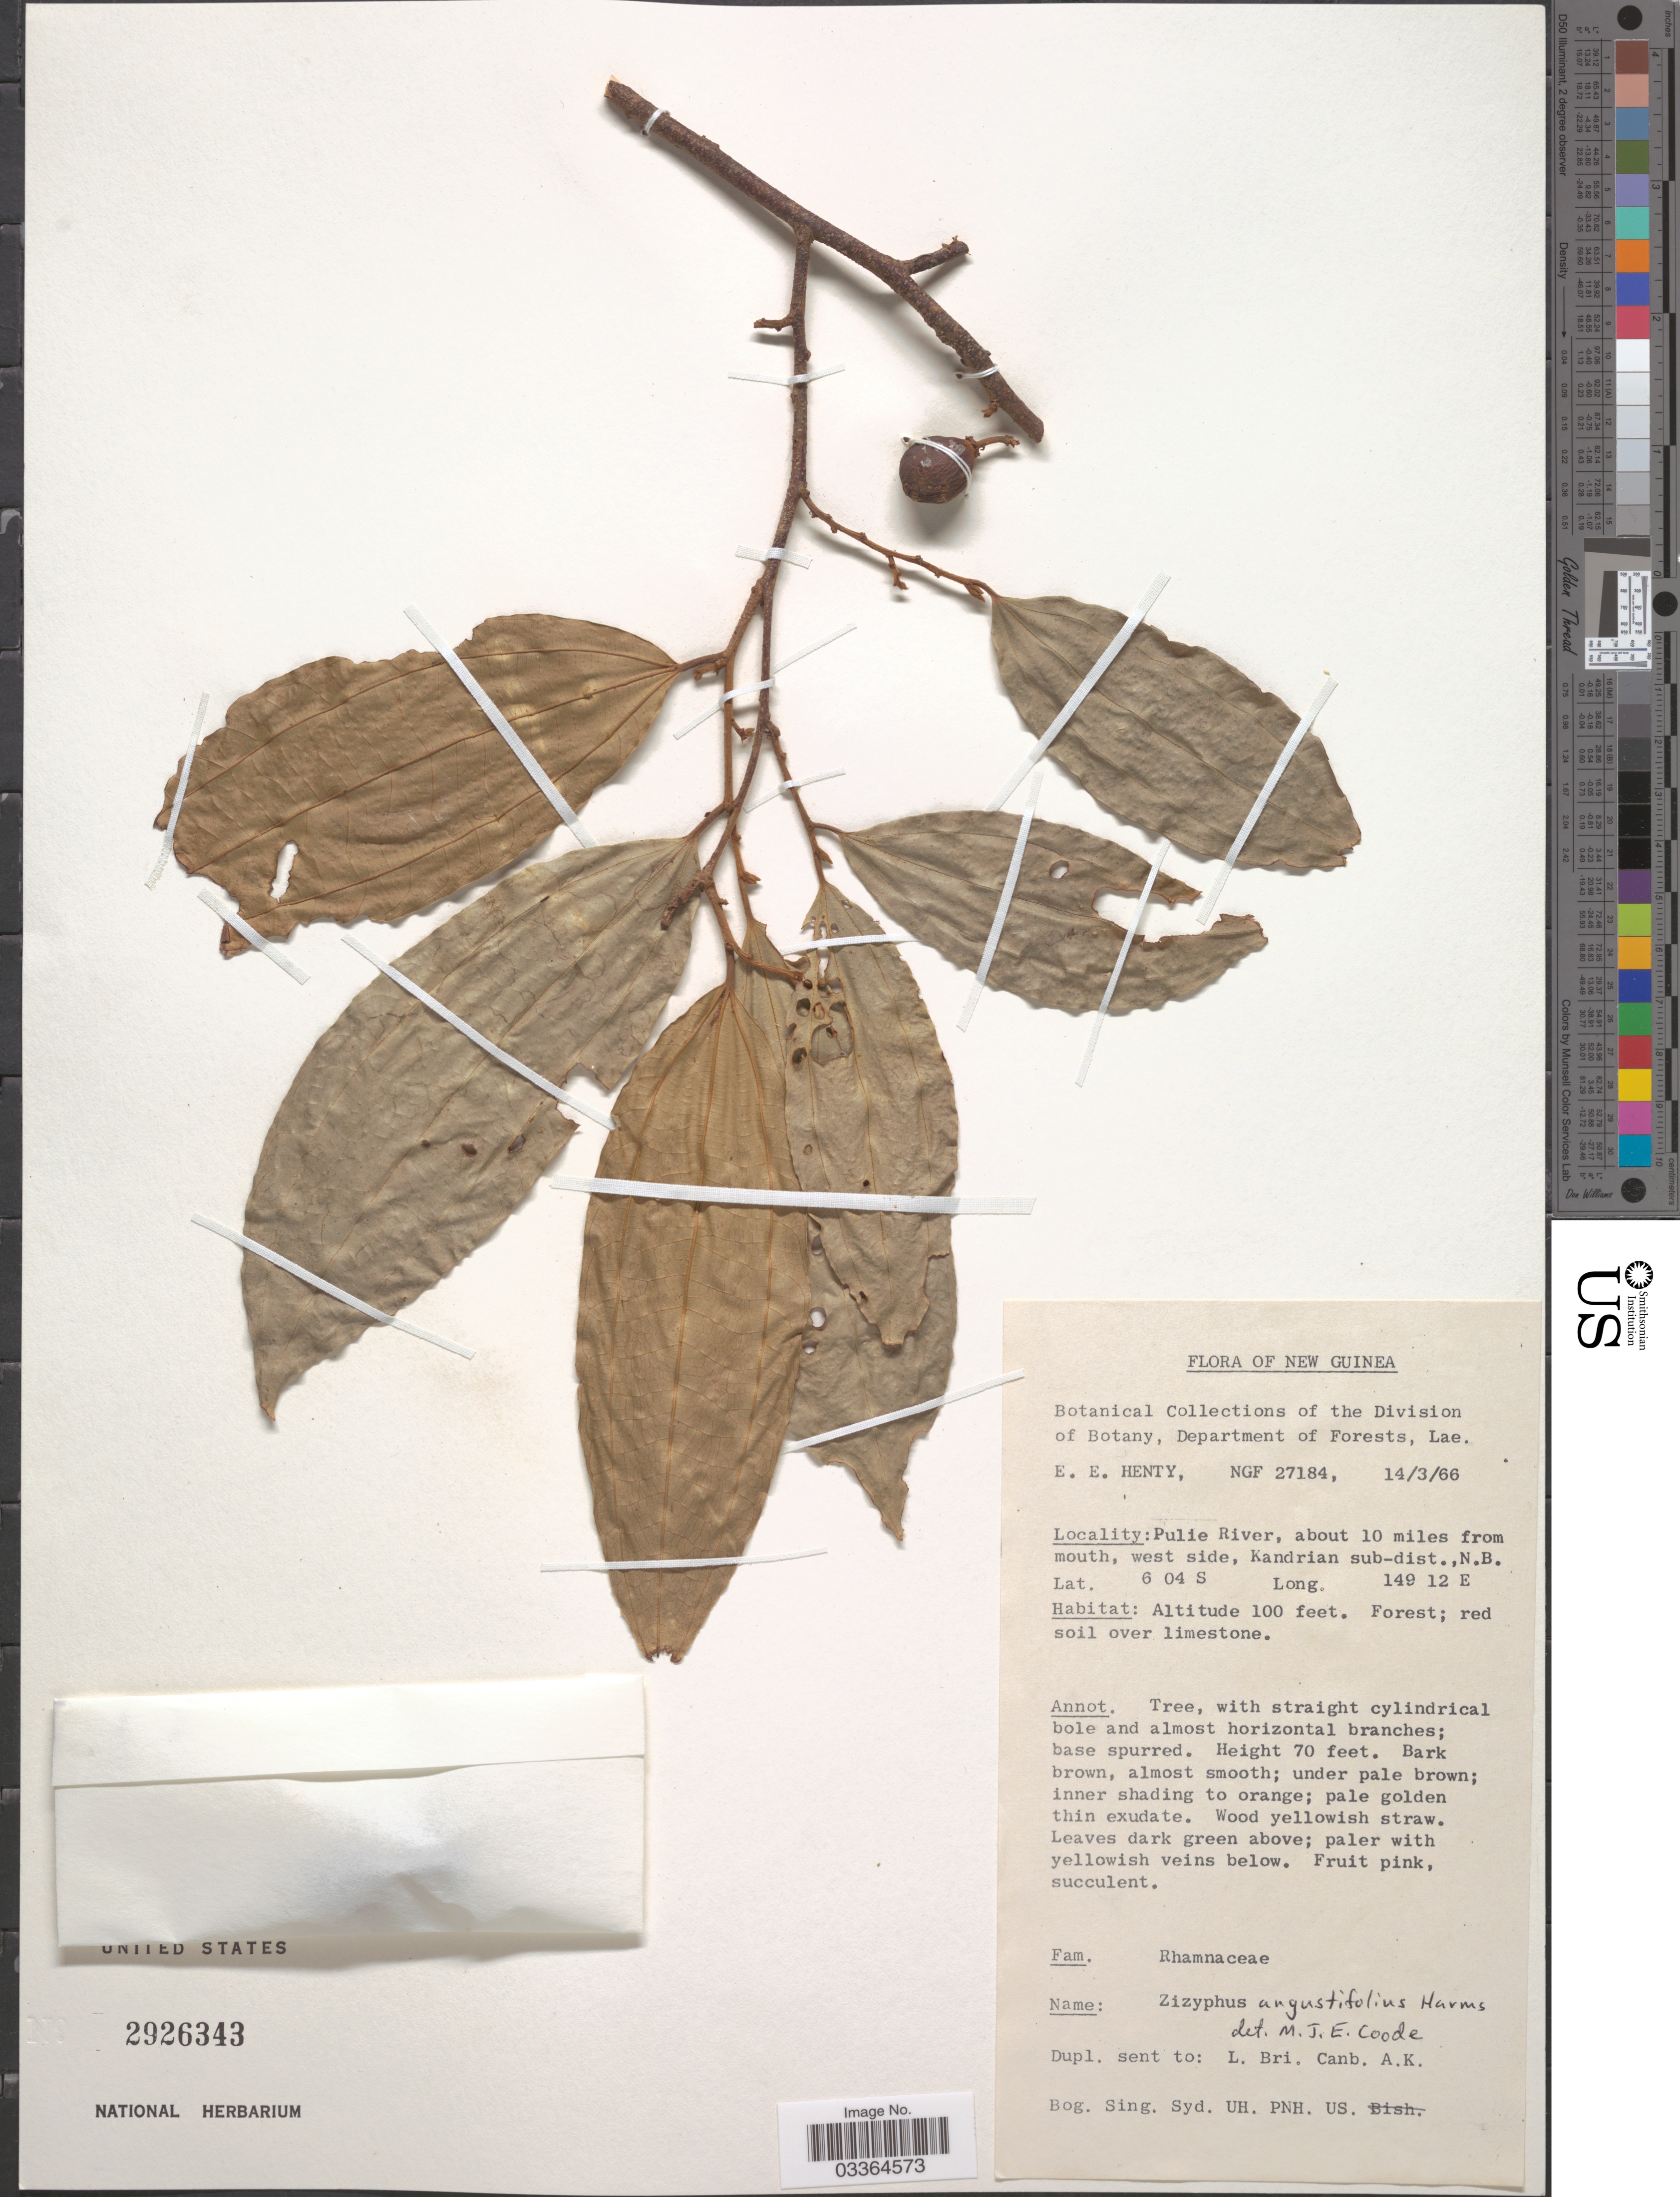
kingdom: Plantae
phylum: Tracheophyta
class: Magnoliopsida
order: Rosales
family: Rhamnaceae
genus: Ziziphus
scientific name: Ziziphus angustifolia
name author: (Miq.) Hatus. ex Steenis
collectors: E. Henty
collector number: NGF 27184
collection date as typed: Transcribed d/m/y: 14/3/66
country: Papua New Guinea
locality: New Guinea. Pulie River, about 10 miles from mouth, west side, Kandrian sub-dist., N.B.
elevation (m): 30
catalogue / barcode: US 2926343